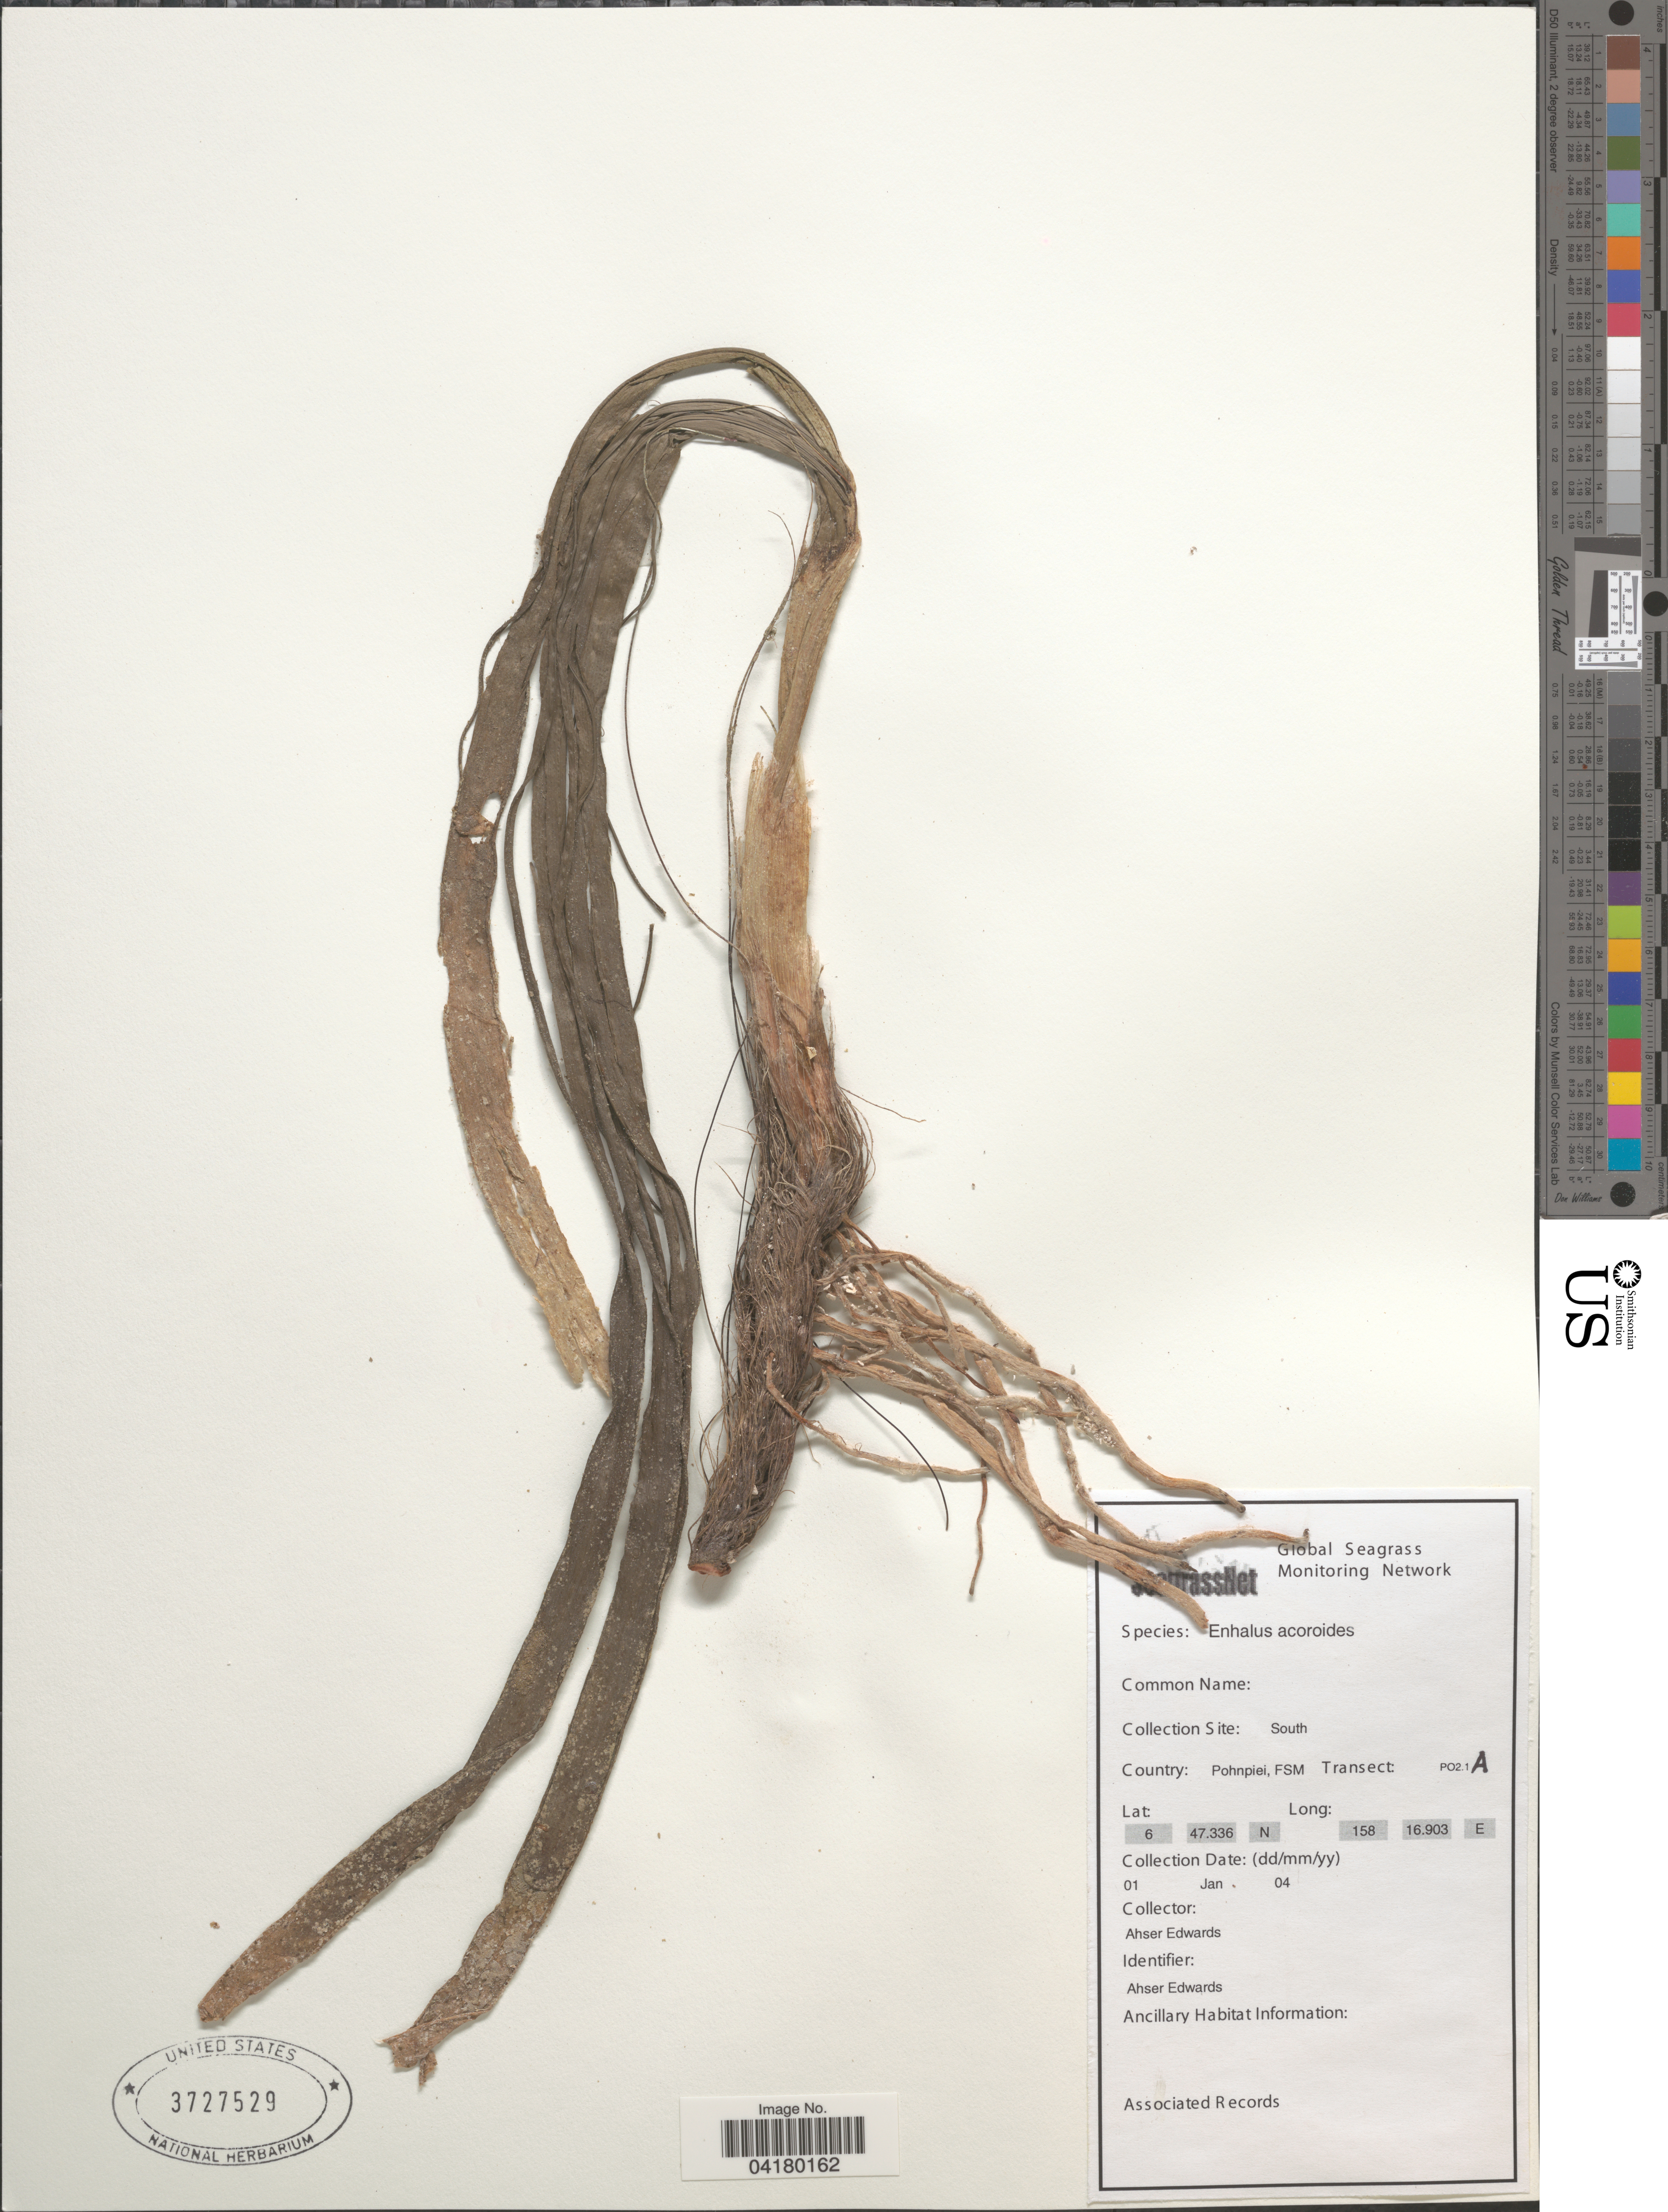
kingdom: Plantae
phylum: Tracheophyta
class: Liliopsida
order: Alismatales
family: Hydrocharitaceae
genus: Enhalus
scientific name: Enhalus acoroides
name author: (L. f.) Royle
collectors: A. Edwards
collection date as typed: Transcribed d/m/y: 1/1/4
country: Micronesia, Federated States of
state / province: Pohnpei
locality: Collection Site: South. Country: Pohnpiei, FSM. Transect: PO2.1A.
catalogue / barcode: US 3727529